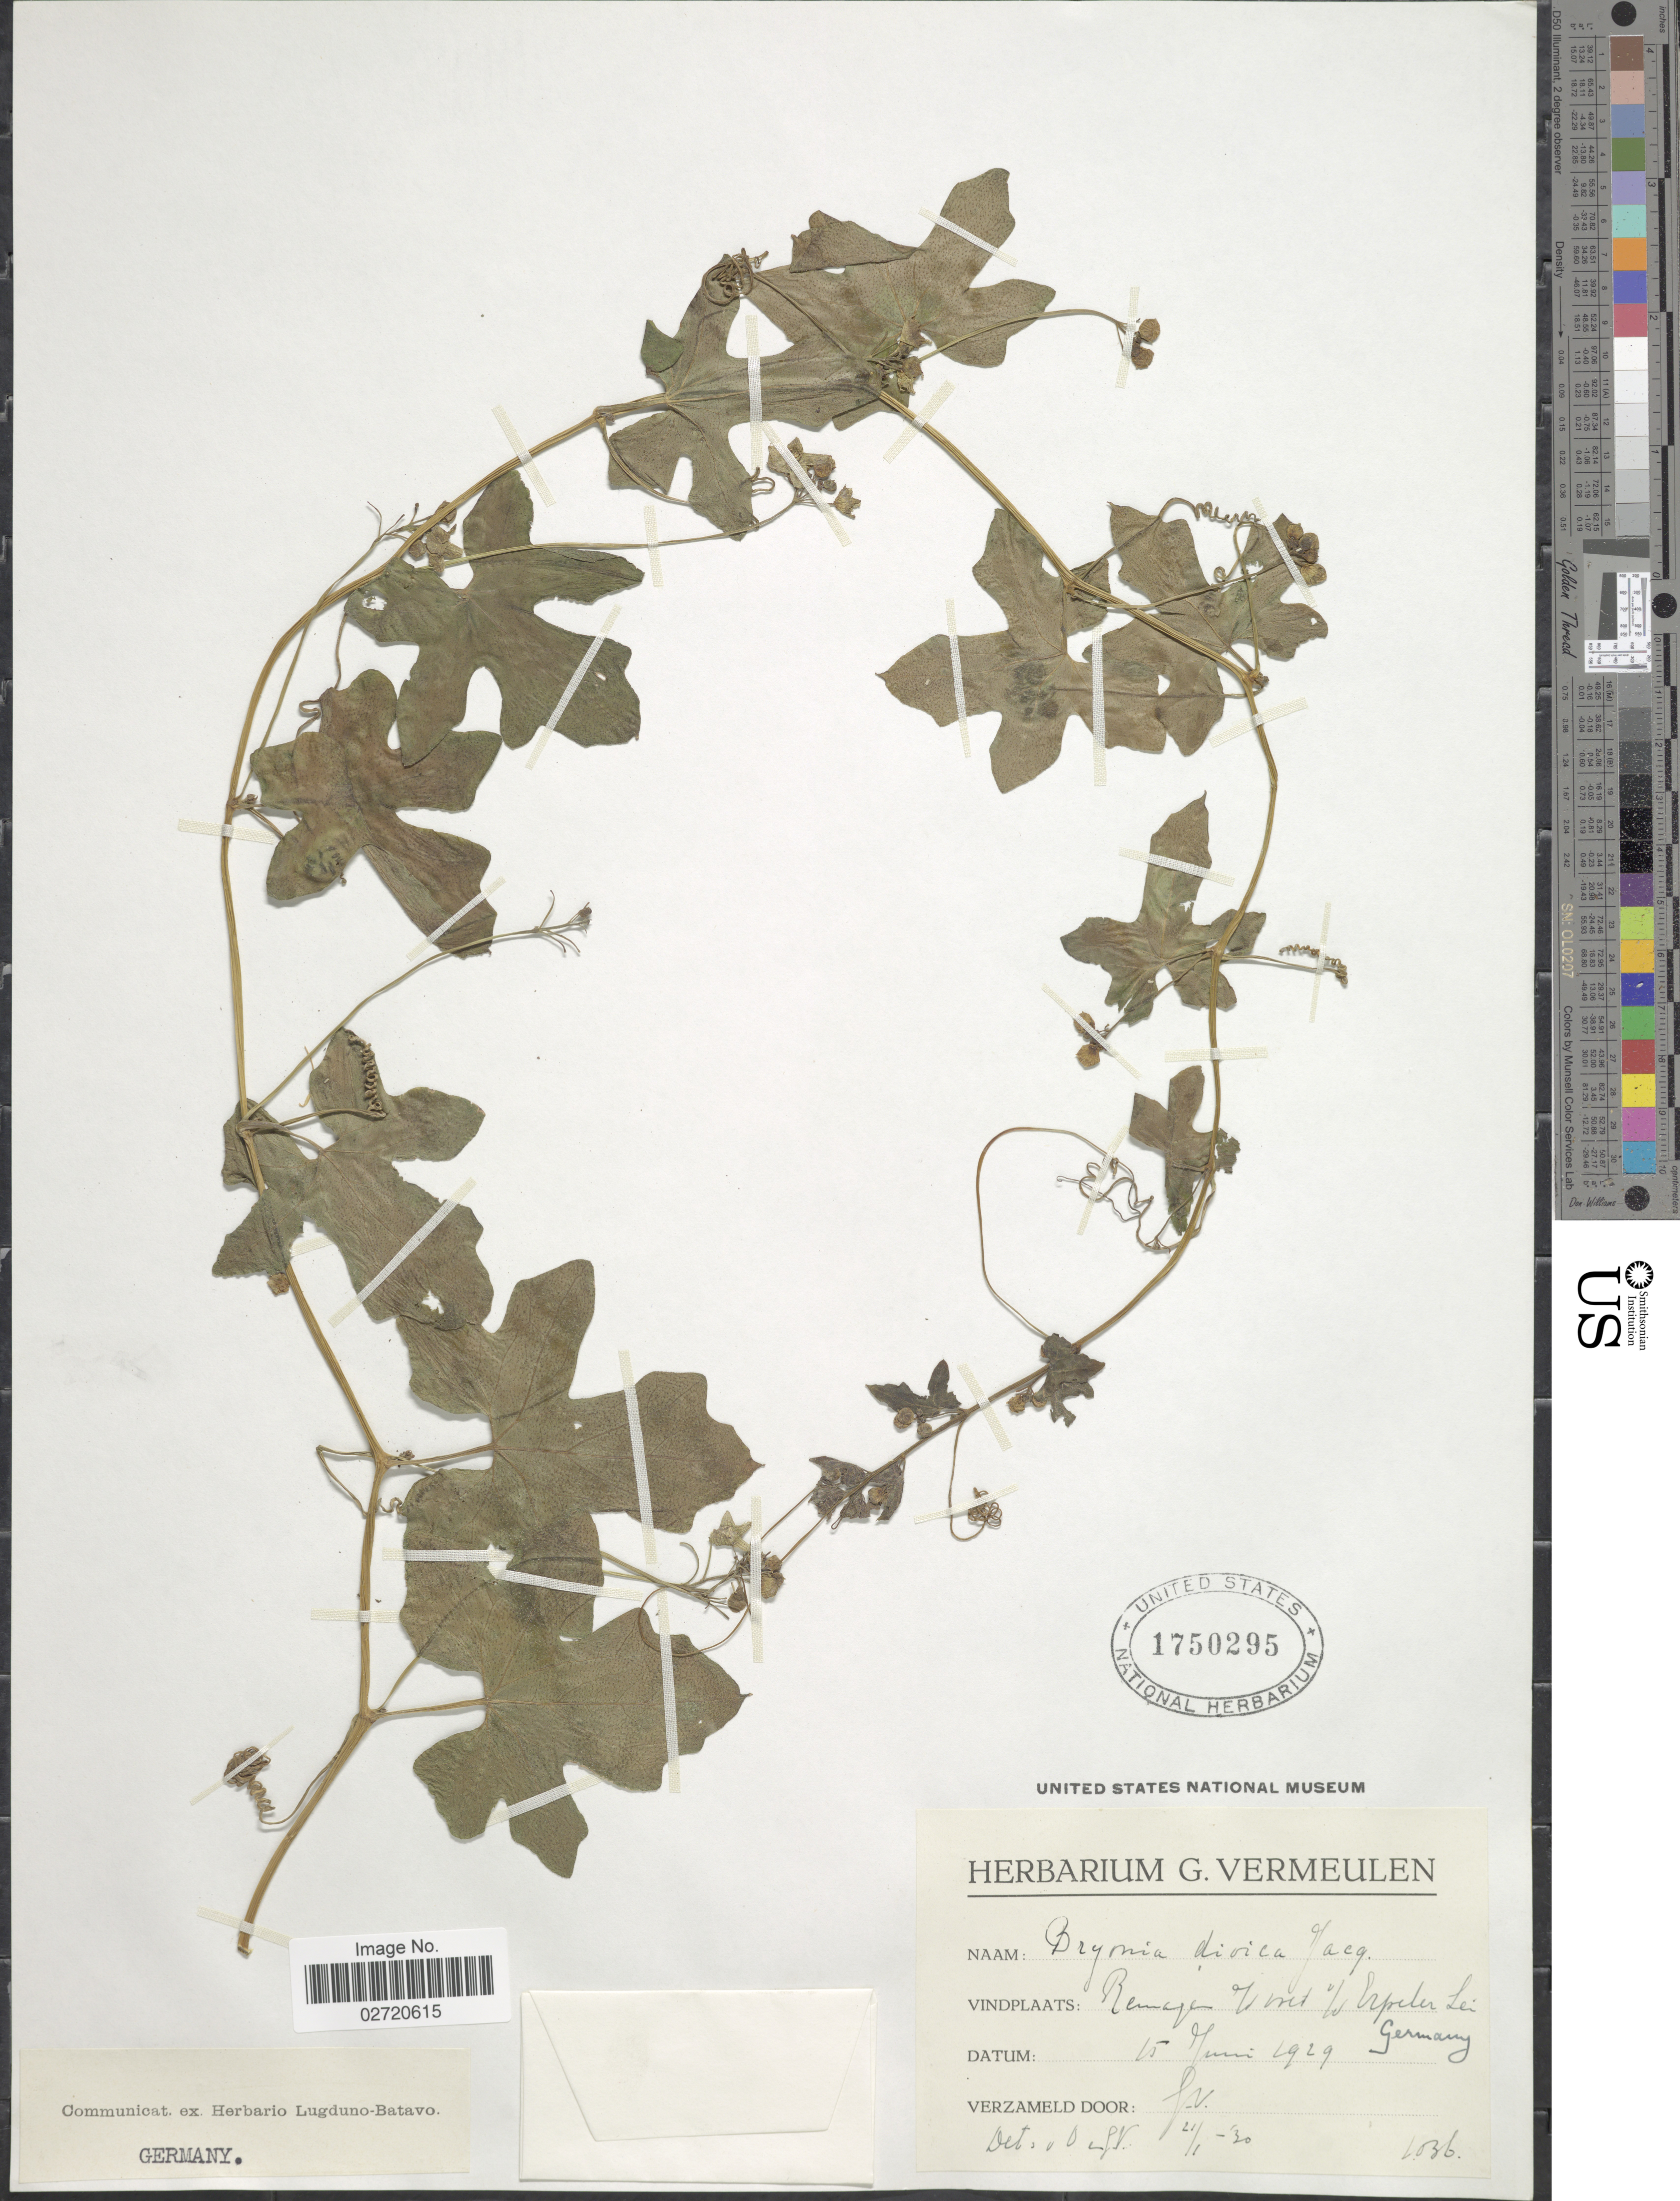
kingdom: Plantae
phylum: Tracheophyta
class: Magnoliopsida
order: Cucurbitales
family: Cucurbitaceae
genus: Bryonia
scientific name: Bryonia dioica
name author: Jacq.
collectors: G. Vermeulen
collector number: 1036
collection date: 1929-06-15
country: Germany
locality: Remagen of mt Erpeler Lei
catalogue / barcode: US 1750295